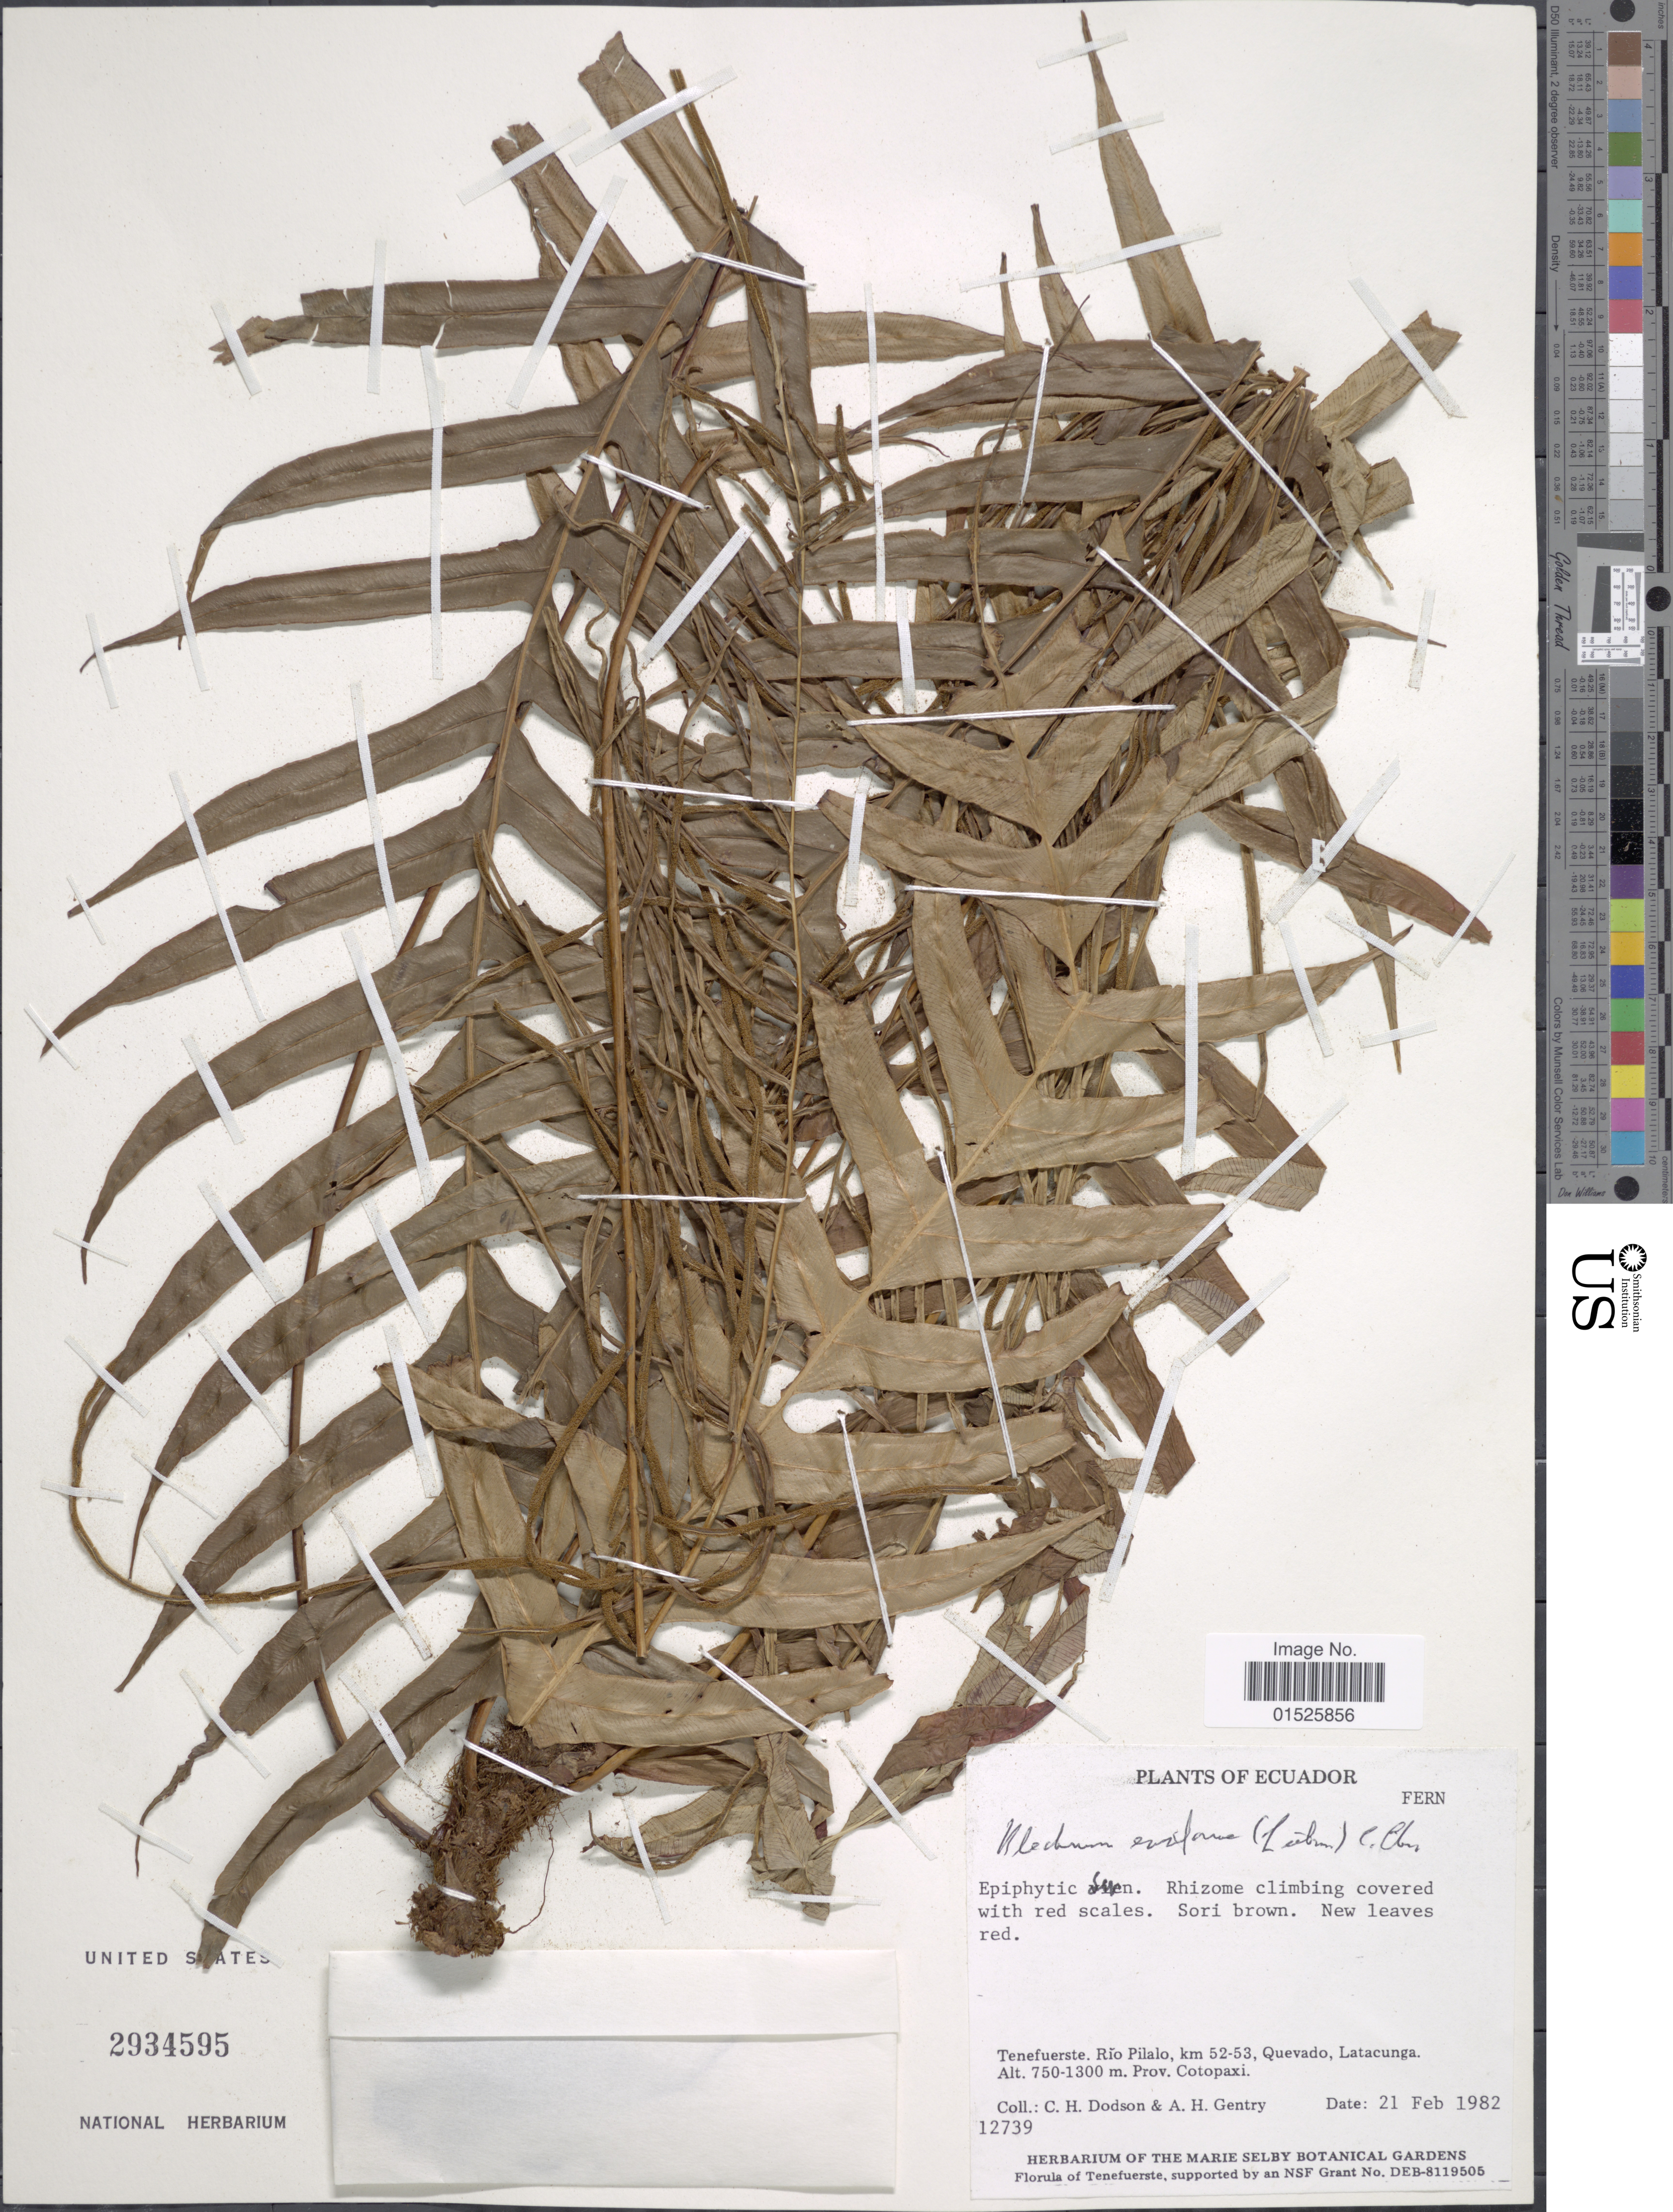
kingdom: Plantae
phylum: Tracheophyta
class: Polypodiopsida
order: Polypodiales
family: Blechnaceae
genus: Blechnum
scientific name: Blechnum ensiforme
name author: (Liebm.) C. Chr.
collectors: C. H. Dodson & A. H. Gentry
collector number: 12739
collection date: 1982-02-21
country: Ecuador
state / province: Cotopaxi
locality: Tenefuerste. Río Pilalo, km 52-53, Quevado, Latacunga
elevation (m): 750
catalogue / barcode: US 2934595